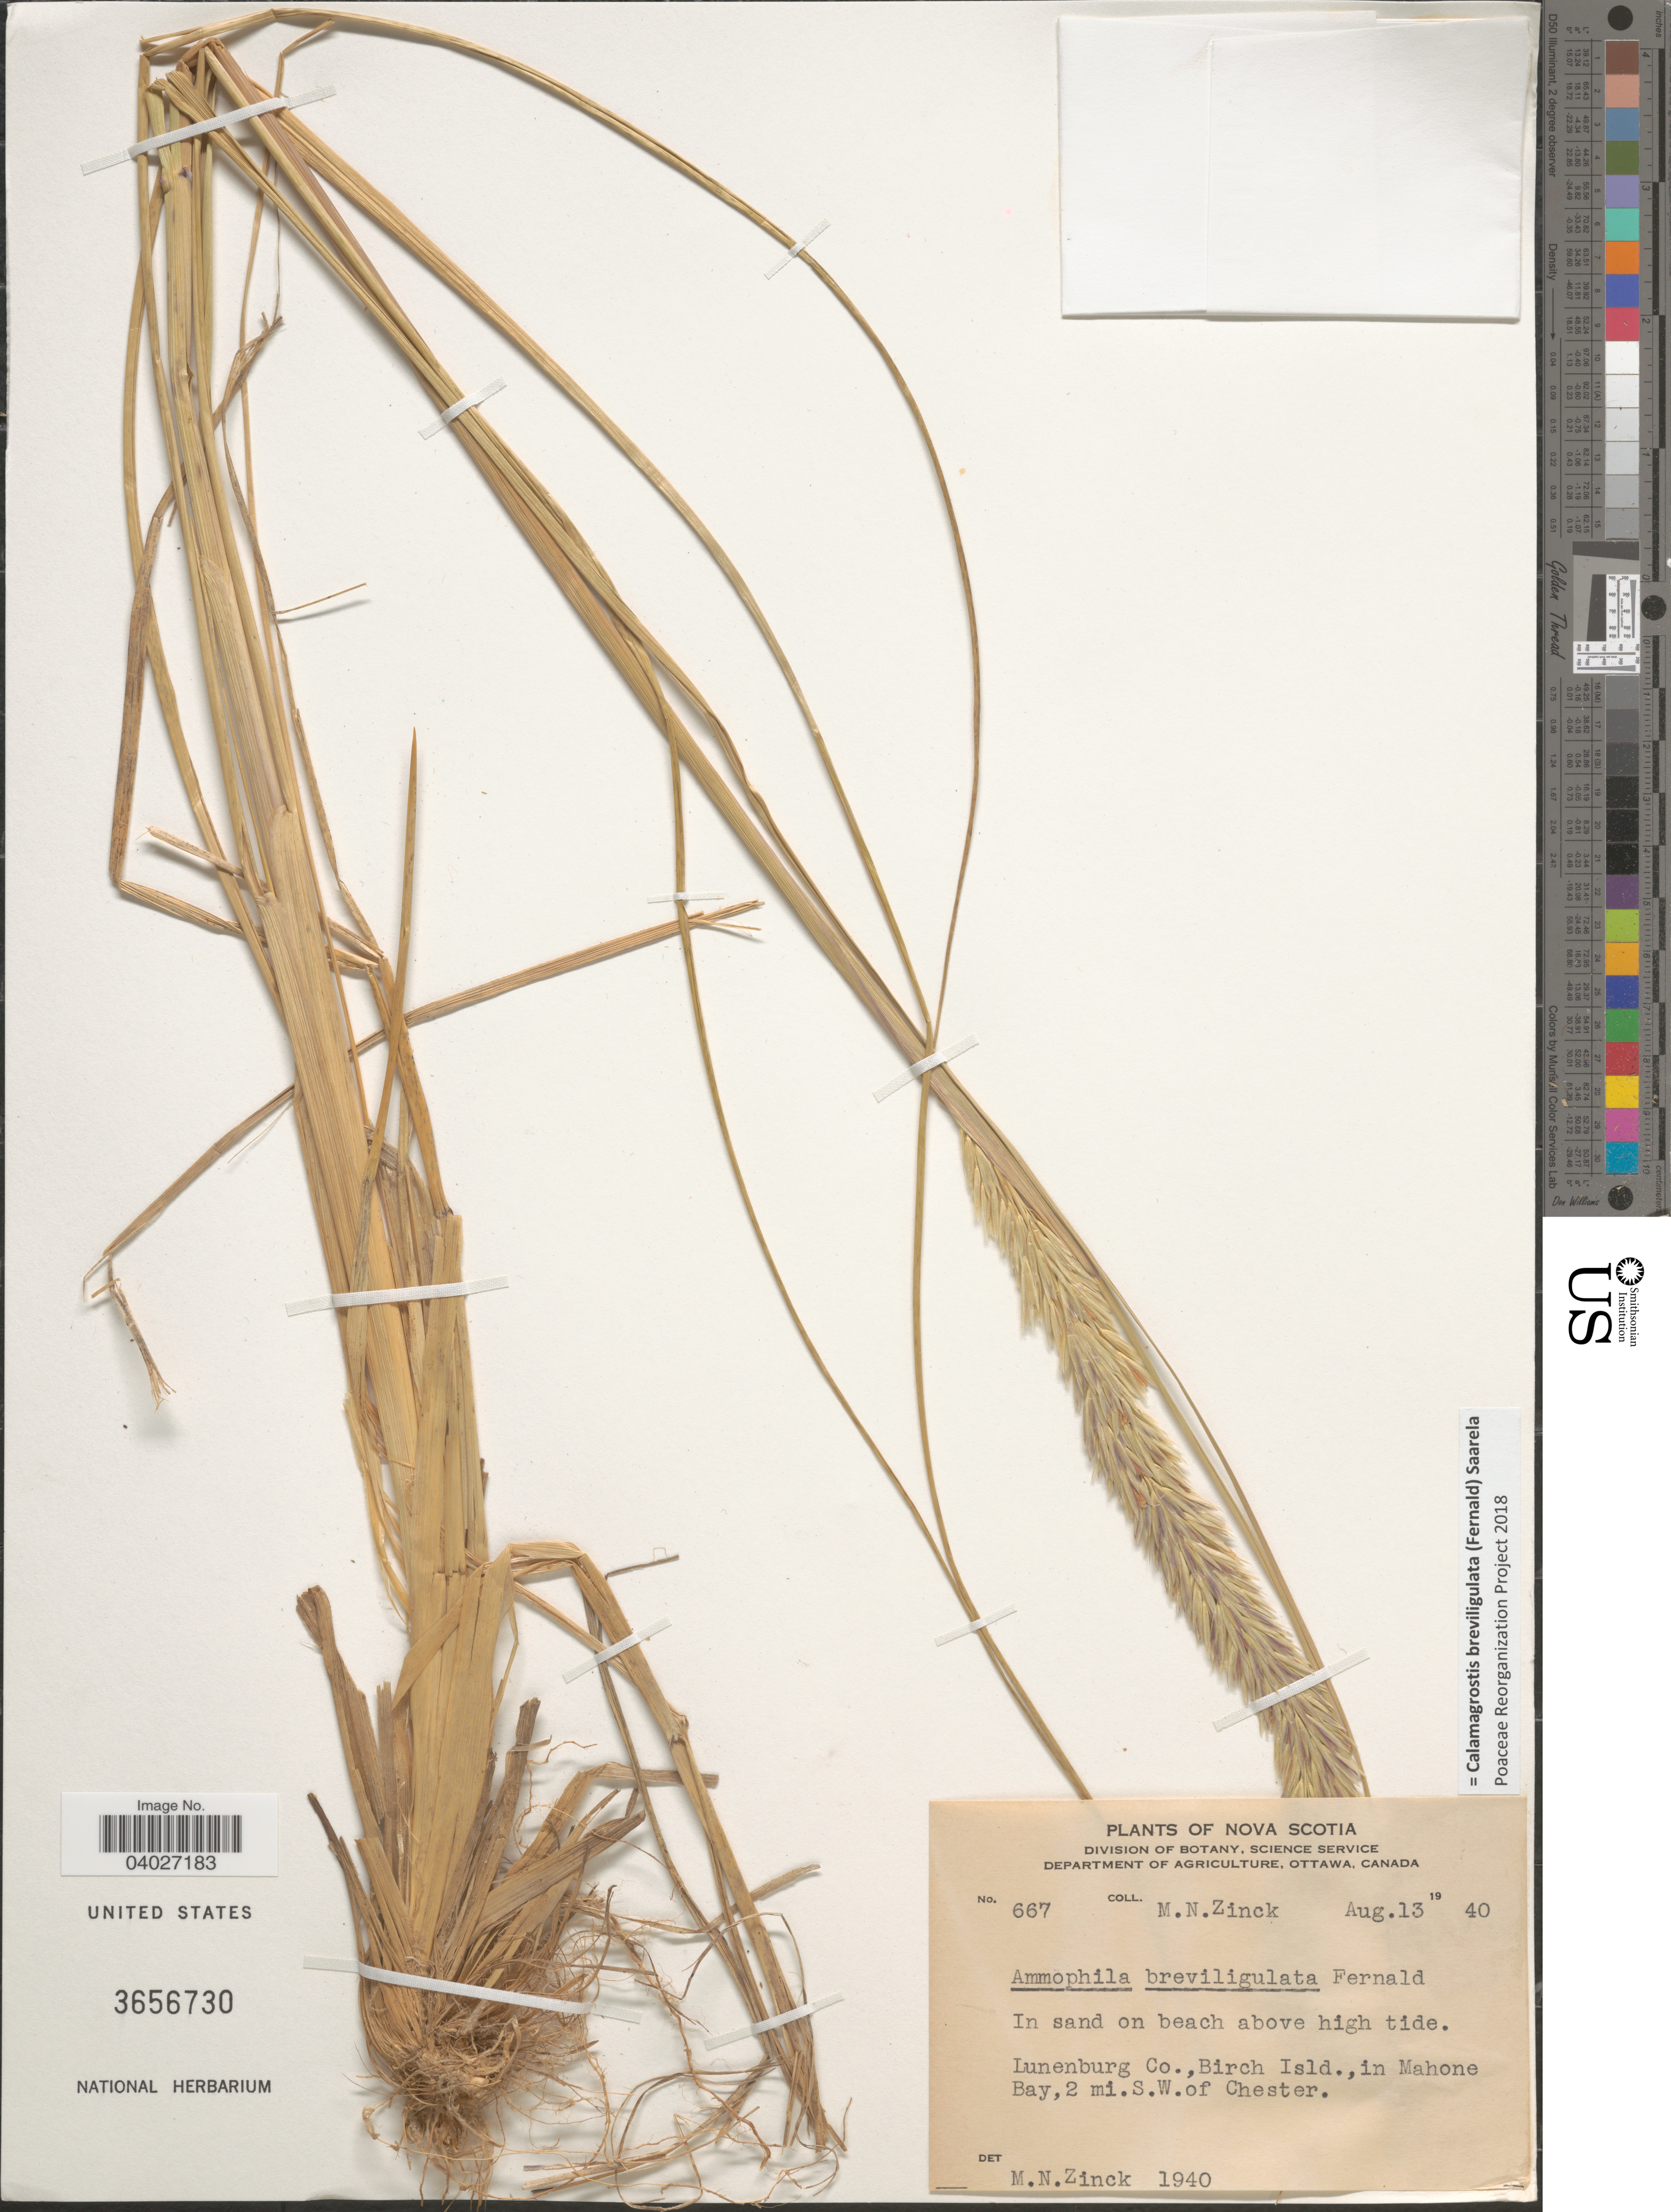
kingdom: Plantae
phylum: Tracheophyta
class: Liliopsida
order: Poales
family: Poaceae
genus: Calamagrostis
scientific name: Calamagrostis breviligulata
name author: (Fernald) Saarela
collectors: M. Zinck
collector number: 667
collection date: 1940-08-13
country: Canada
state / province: Nova Scotia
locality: Lunenburg Co., Birch Isld., in Mahone Bay, 2 mi. S.W. of Chester.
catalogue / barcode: US 3656730